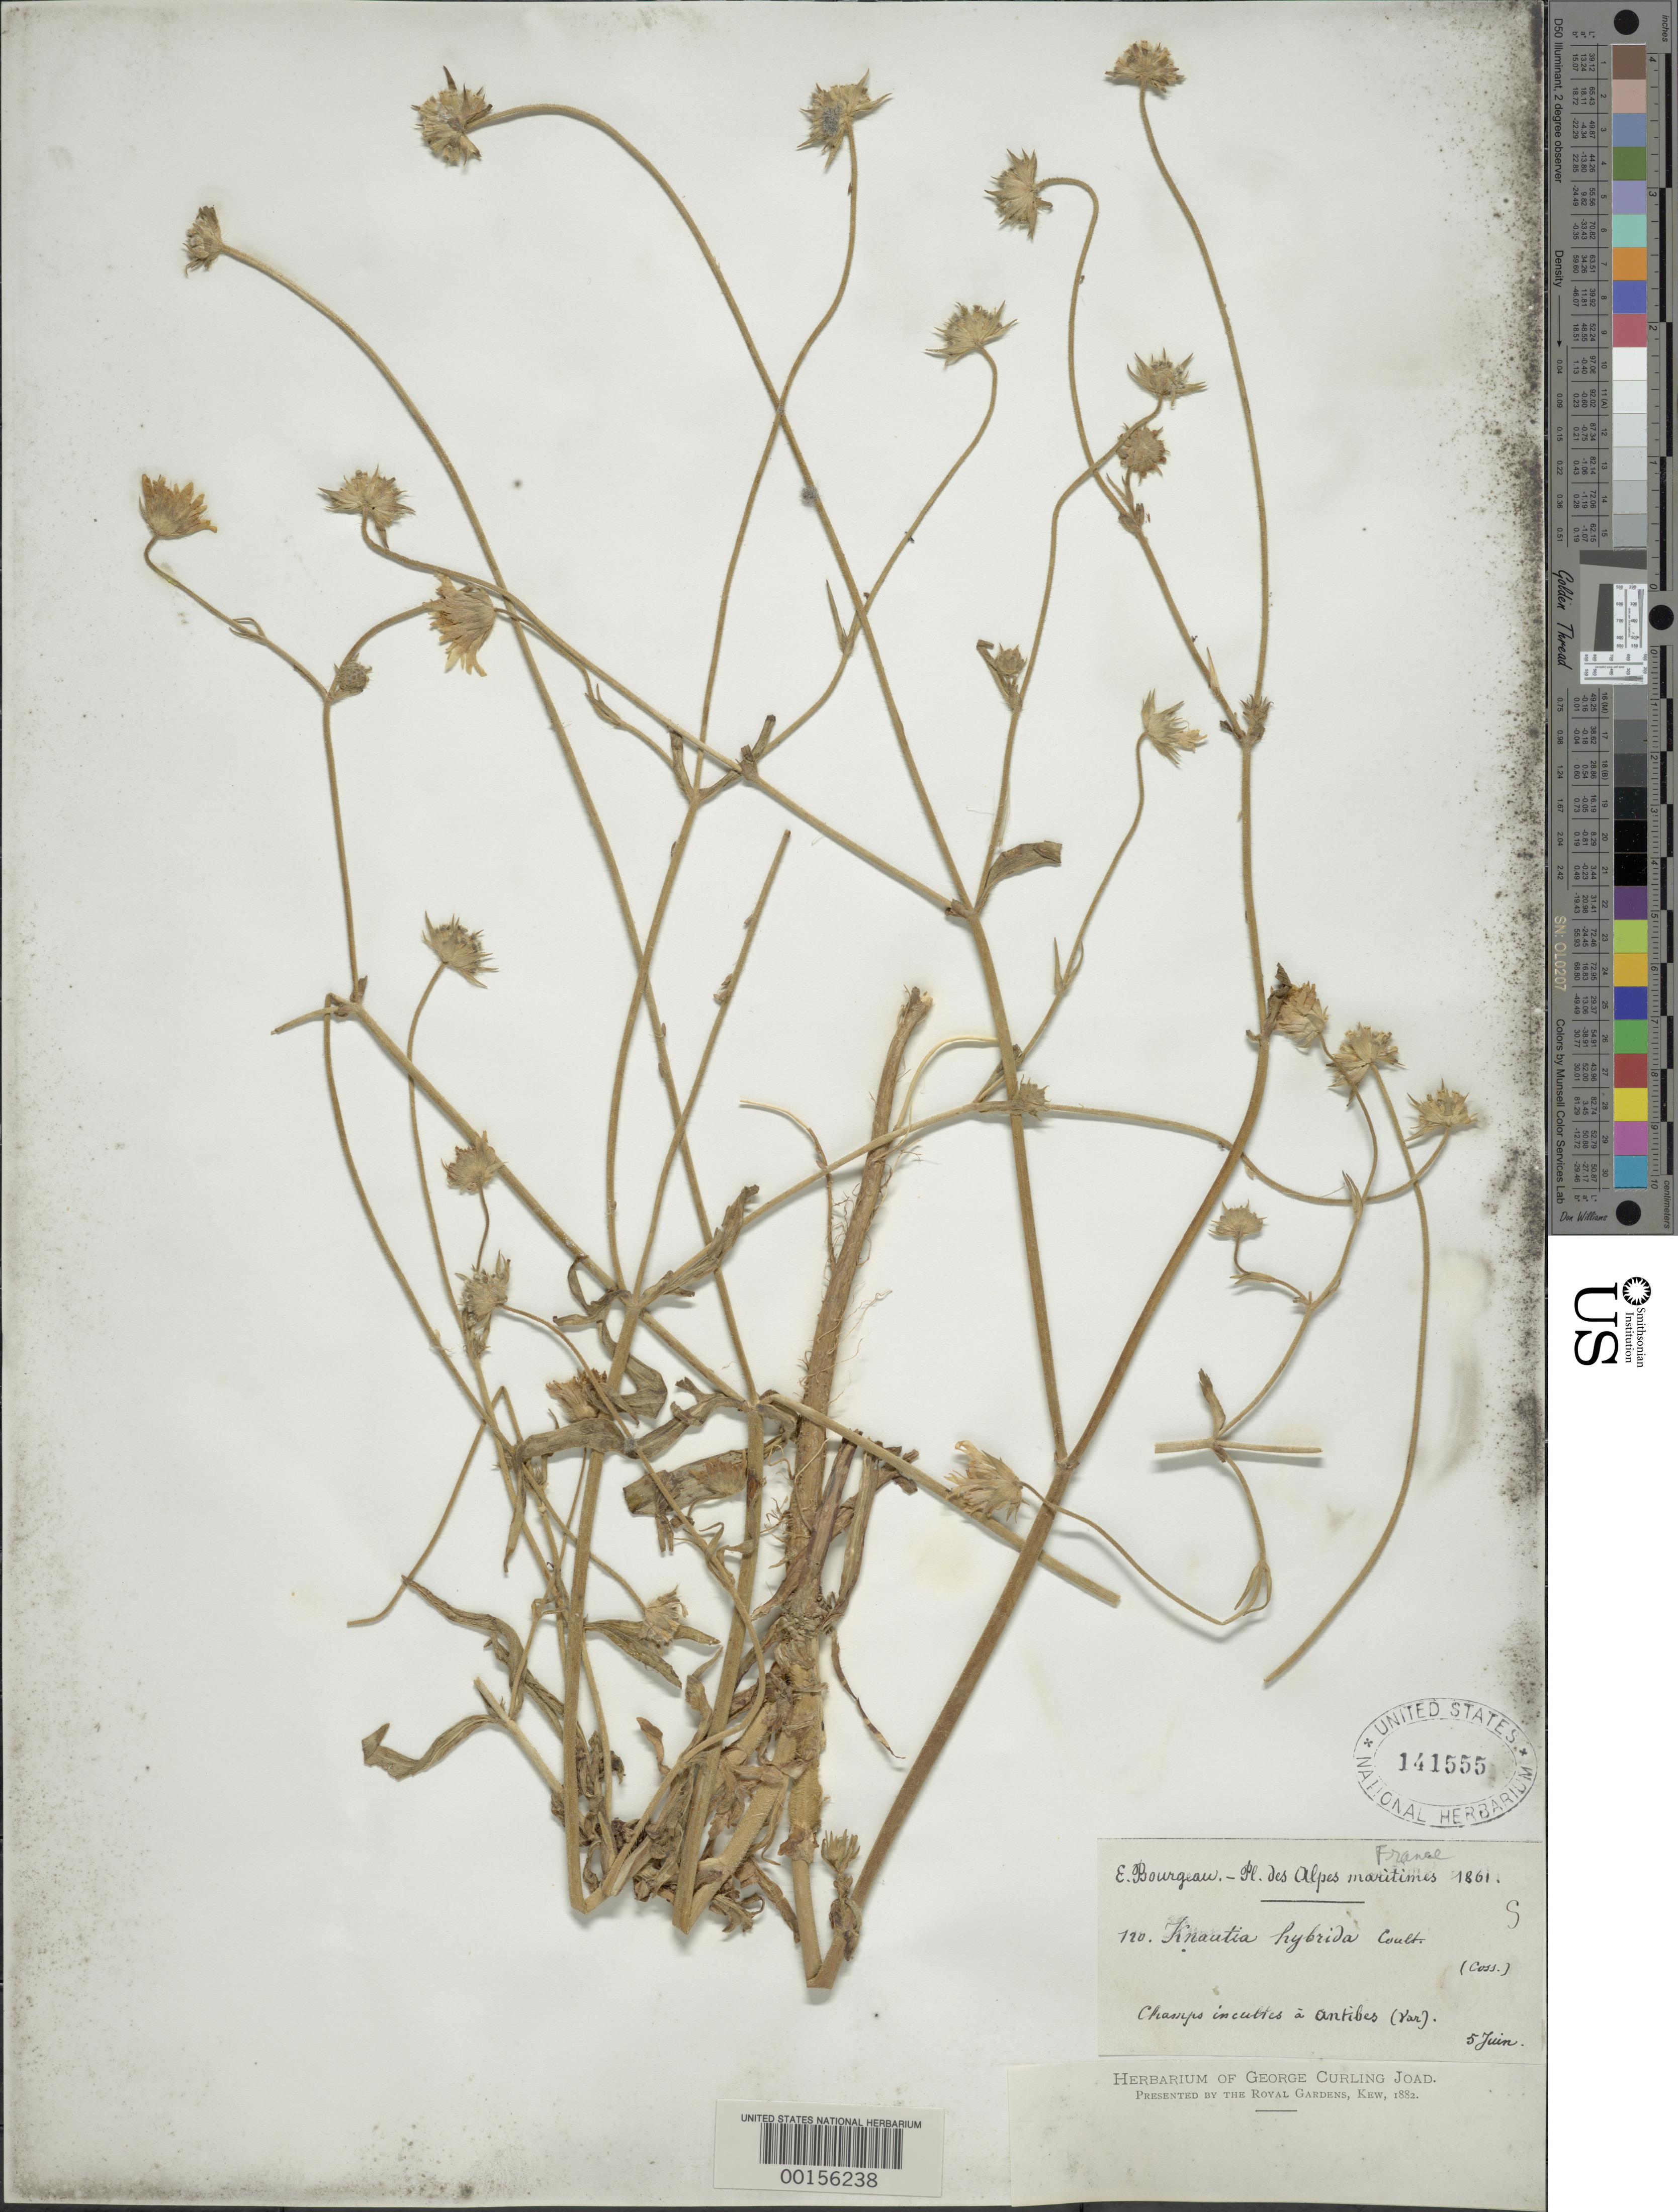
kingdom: Plantae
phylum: Tracheophyta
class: Magnoliopsida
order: Dipsacales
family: Caprifoliaceae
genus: Knautia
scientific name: Knautia hybrida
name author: Coult.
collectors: E. Bourgeau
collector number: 120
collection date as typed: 05 Jun 1861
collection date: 1861-06-05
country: France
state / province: Provence-Alpes-Côte d'Azur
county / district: Alpes-Maritimes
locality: Antibes, Alpes Maritimes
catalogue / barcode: US 141555